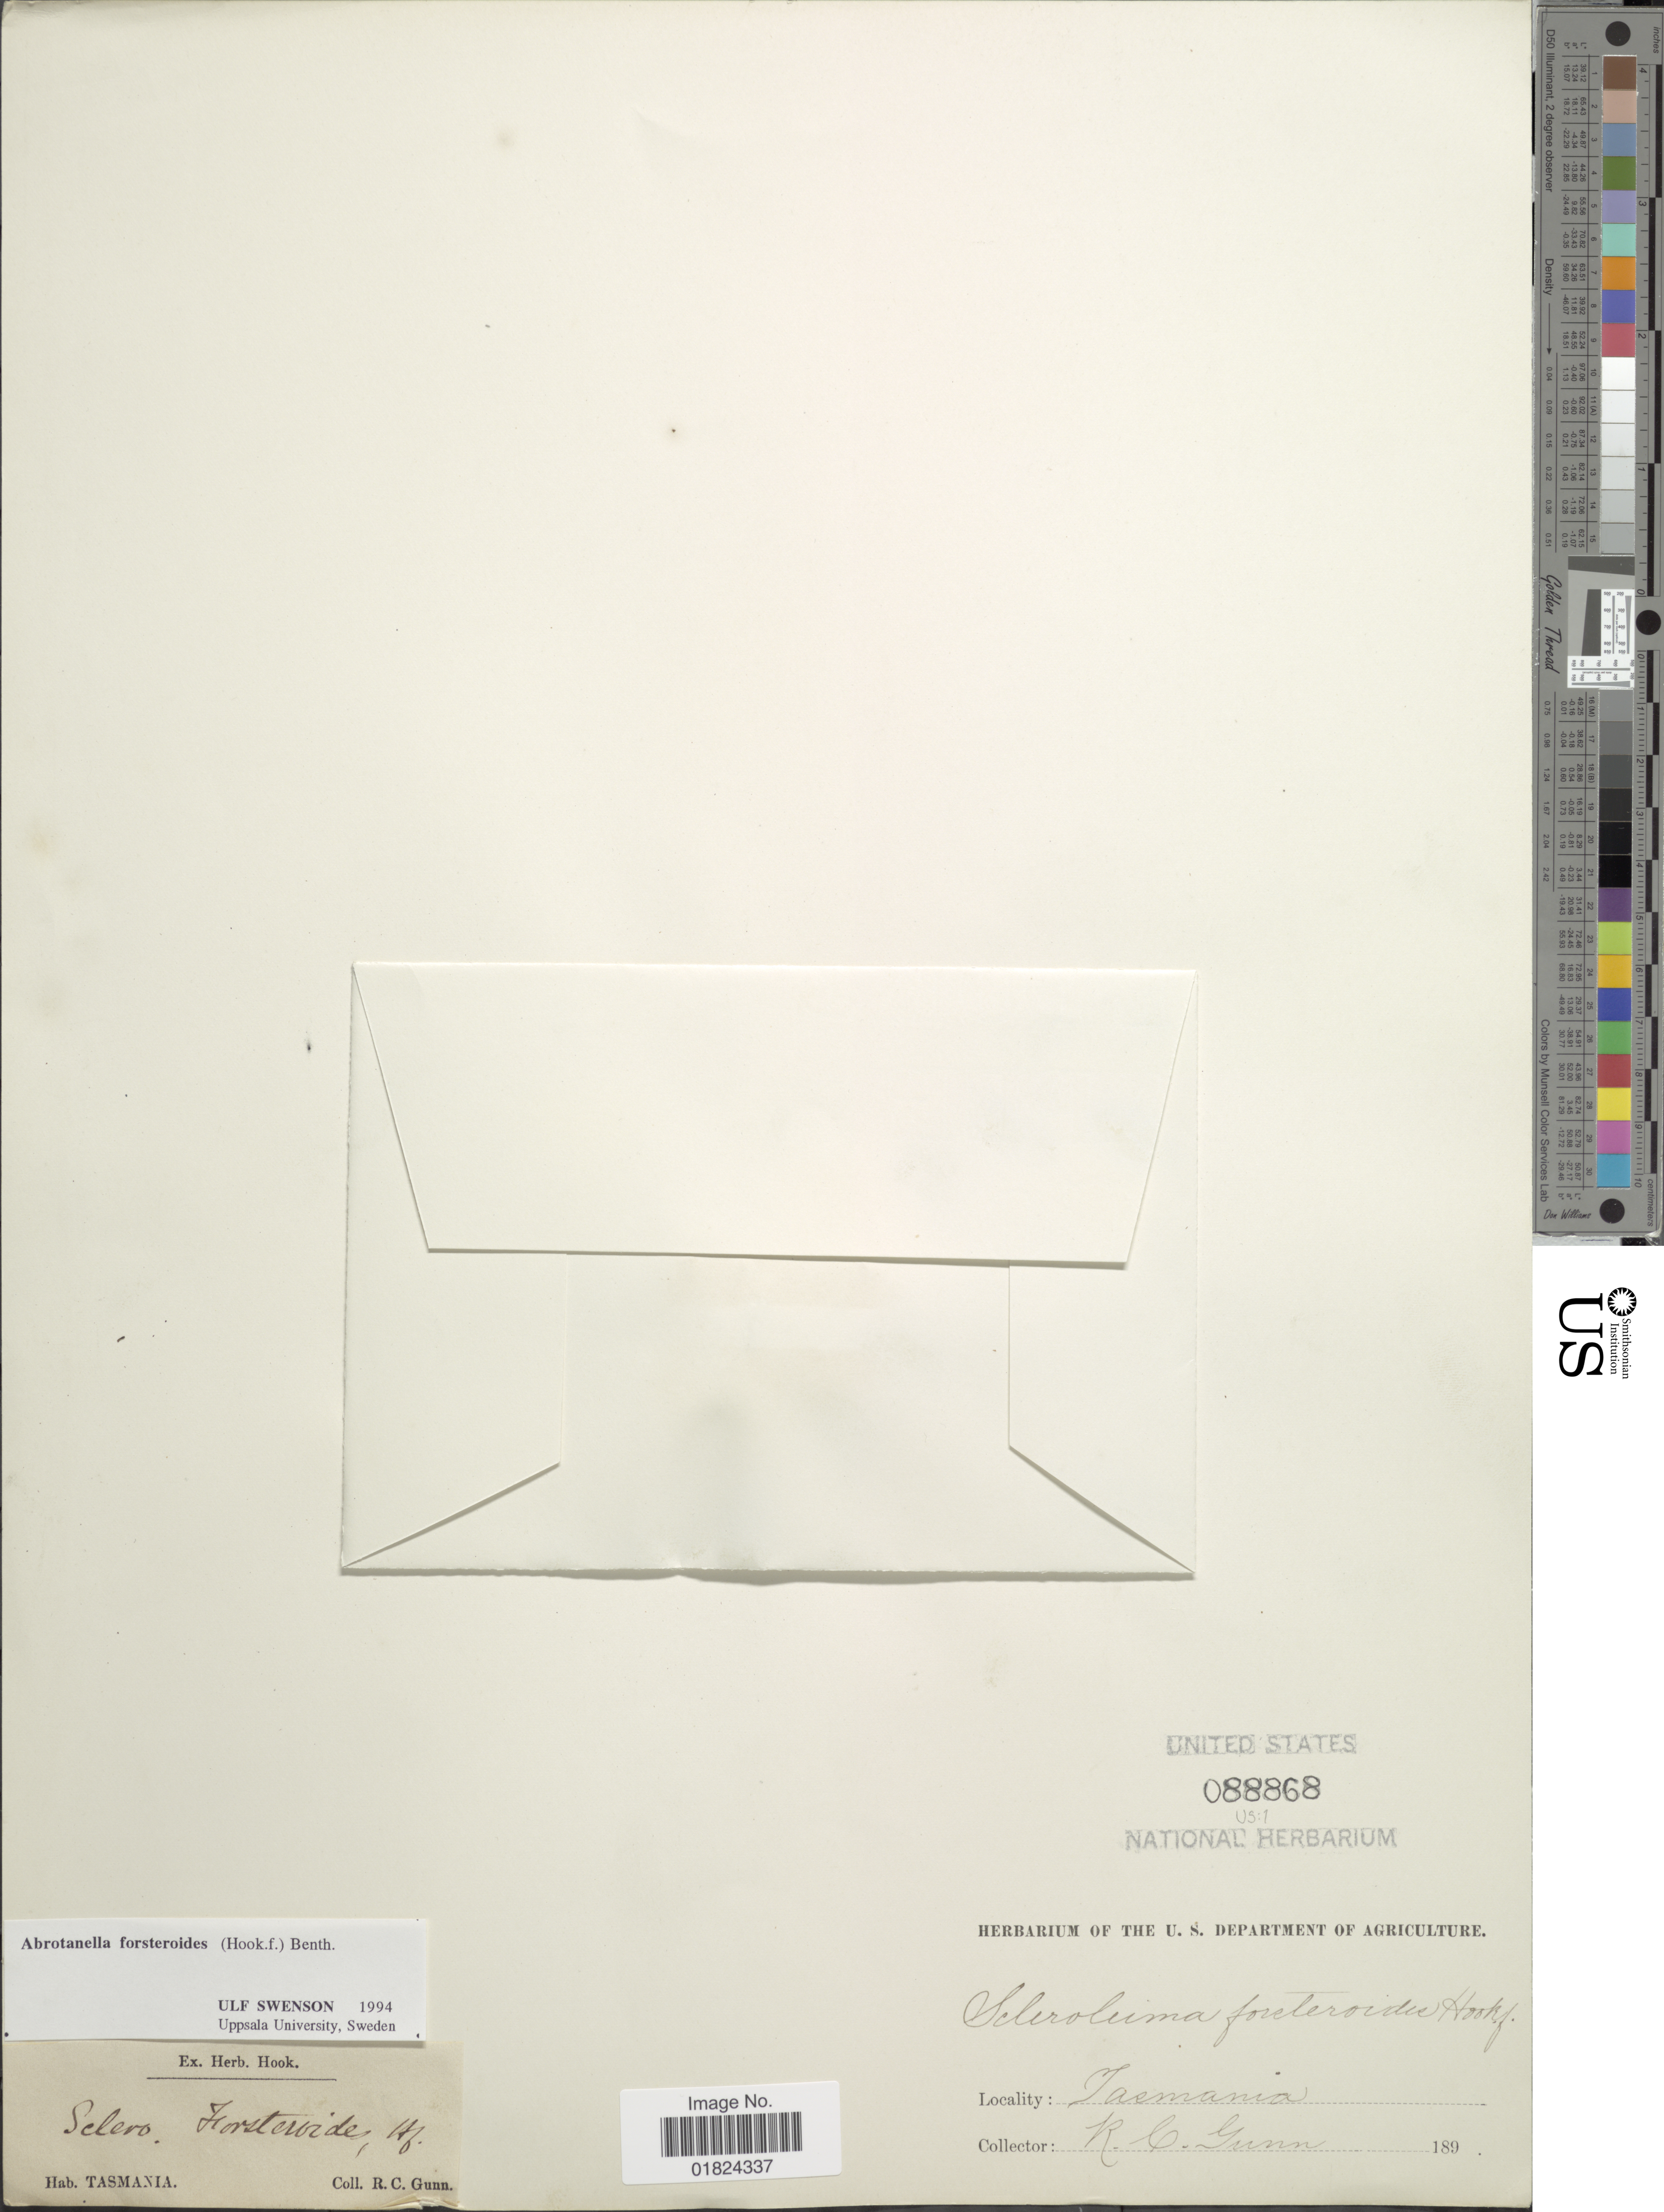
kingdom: Plantae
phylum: Tracheophyta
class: Magnoliopsida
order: Asterales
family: Asteraceae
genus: Abrotanella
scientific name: Abrotanella forsteroides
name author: (Hook. f.) Benth.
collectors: R. Gunn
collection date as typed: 189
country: Australia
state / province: Tasmania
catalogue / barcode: US 88868